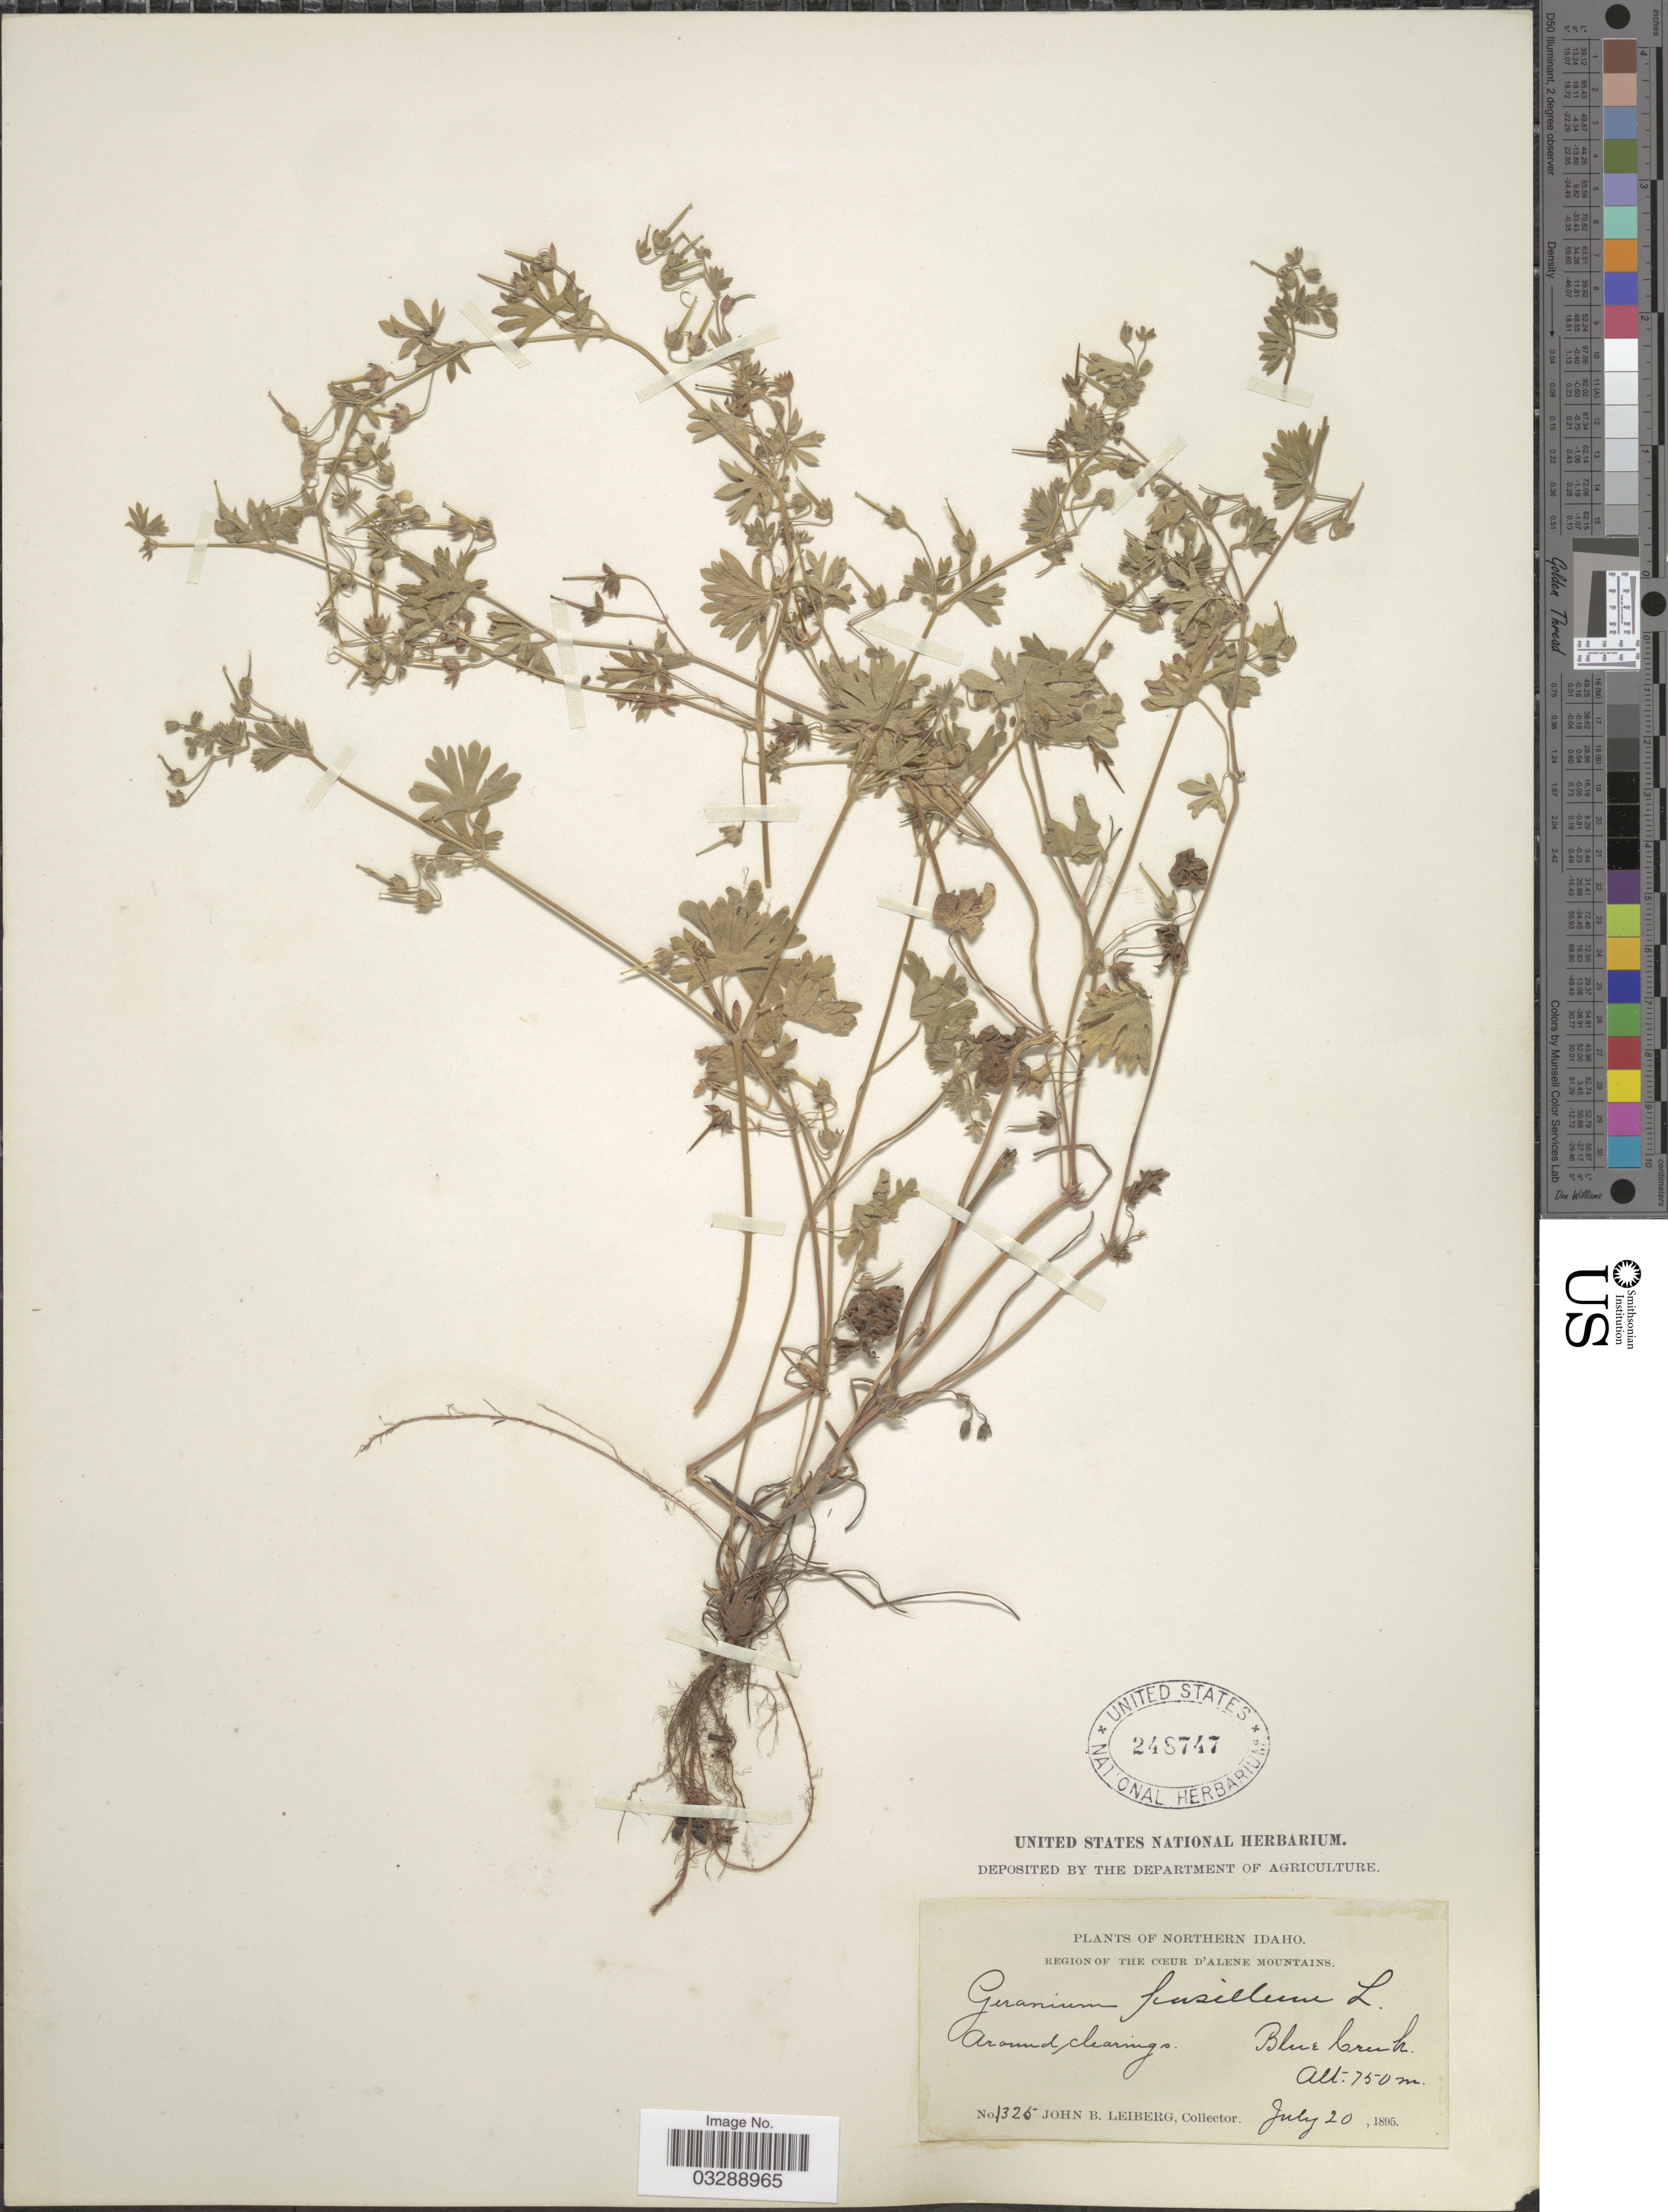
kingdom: Plantae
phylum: Tracheophyta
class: Magnoliopsida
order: Geraniales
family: Geraniaceae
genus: Geranium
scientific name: Geranium pusillum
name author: L.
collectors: J. B. Leiberg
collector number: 1325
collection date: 1895-07-20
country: United States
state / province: Idaho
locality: Northern Idaho. Region of the Cæur d'Alene Mountains. Around clearings. Blue Creek.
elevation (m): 750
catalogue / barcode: US 248747